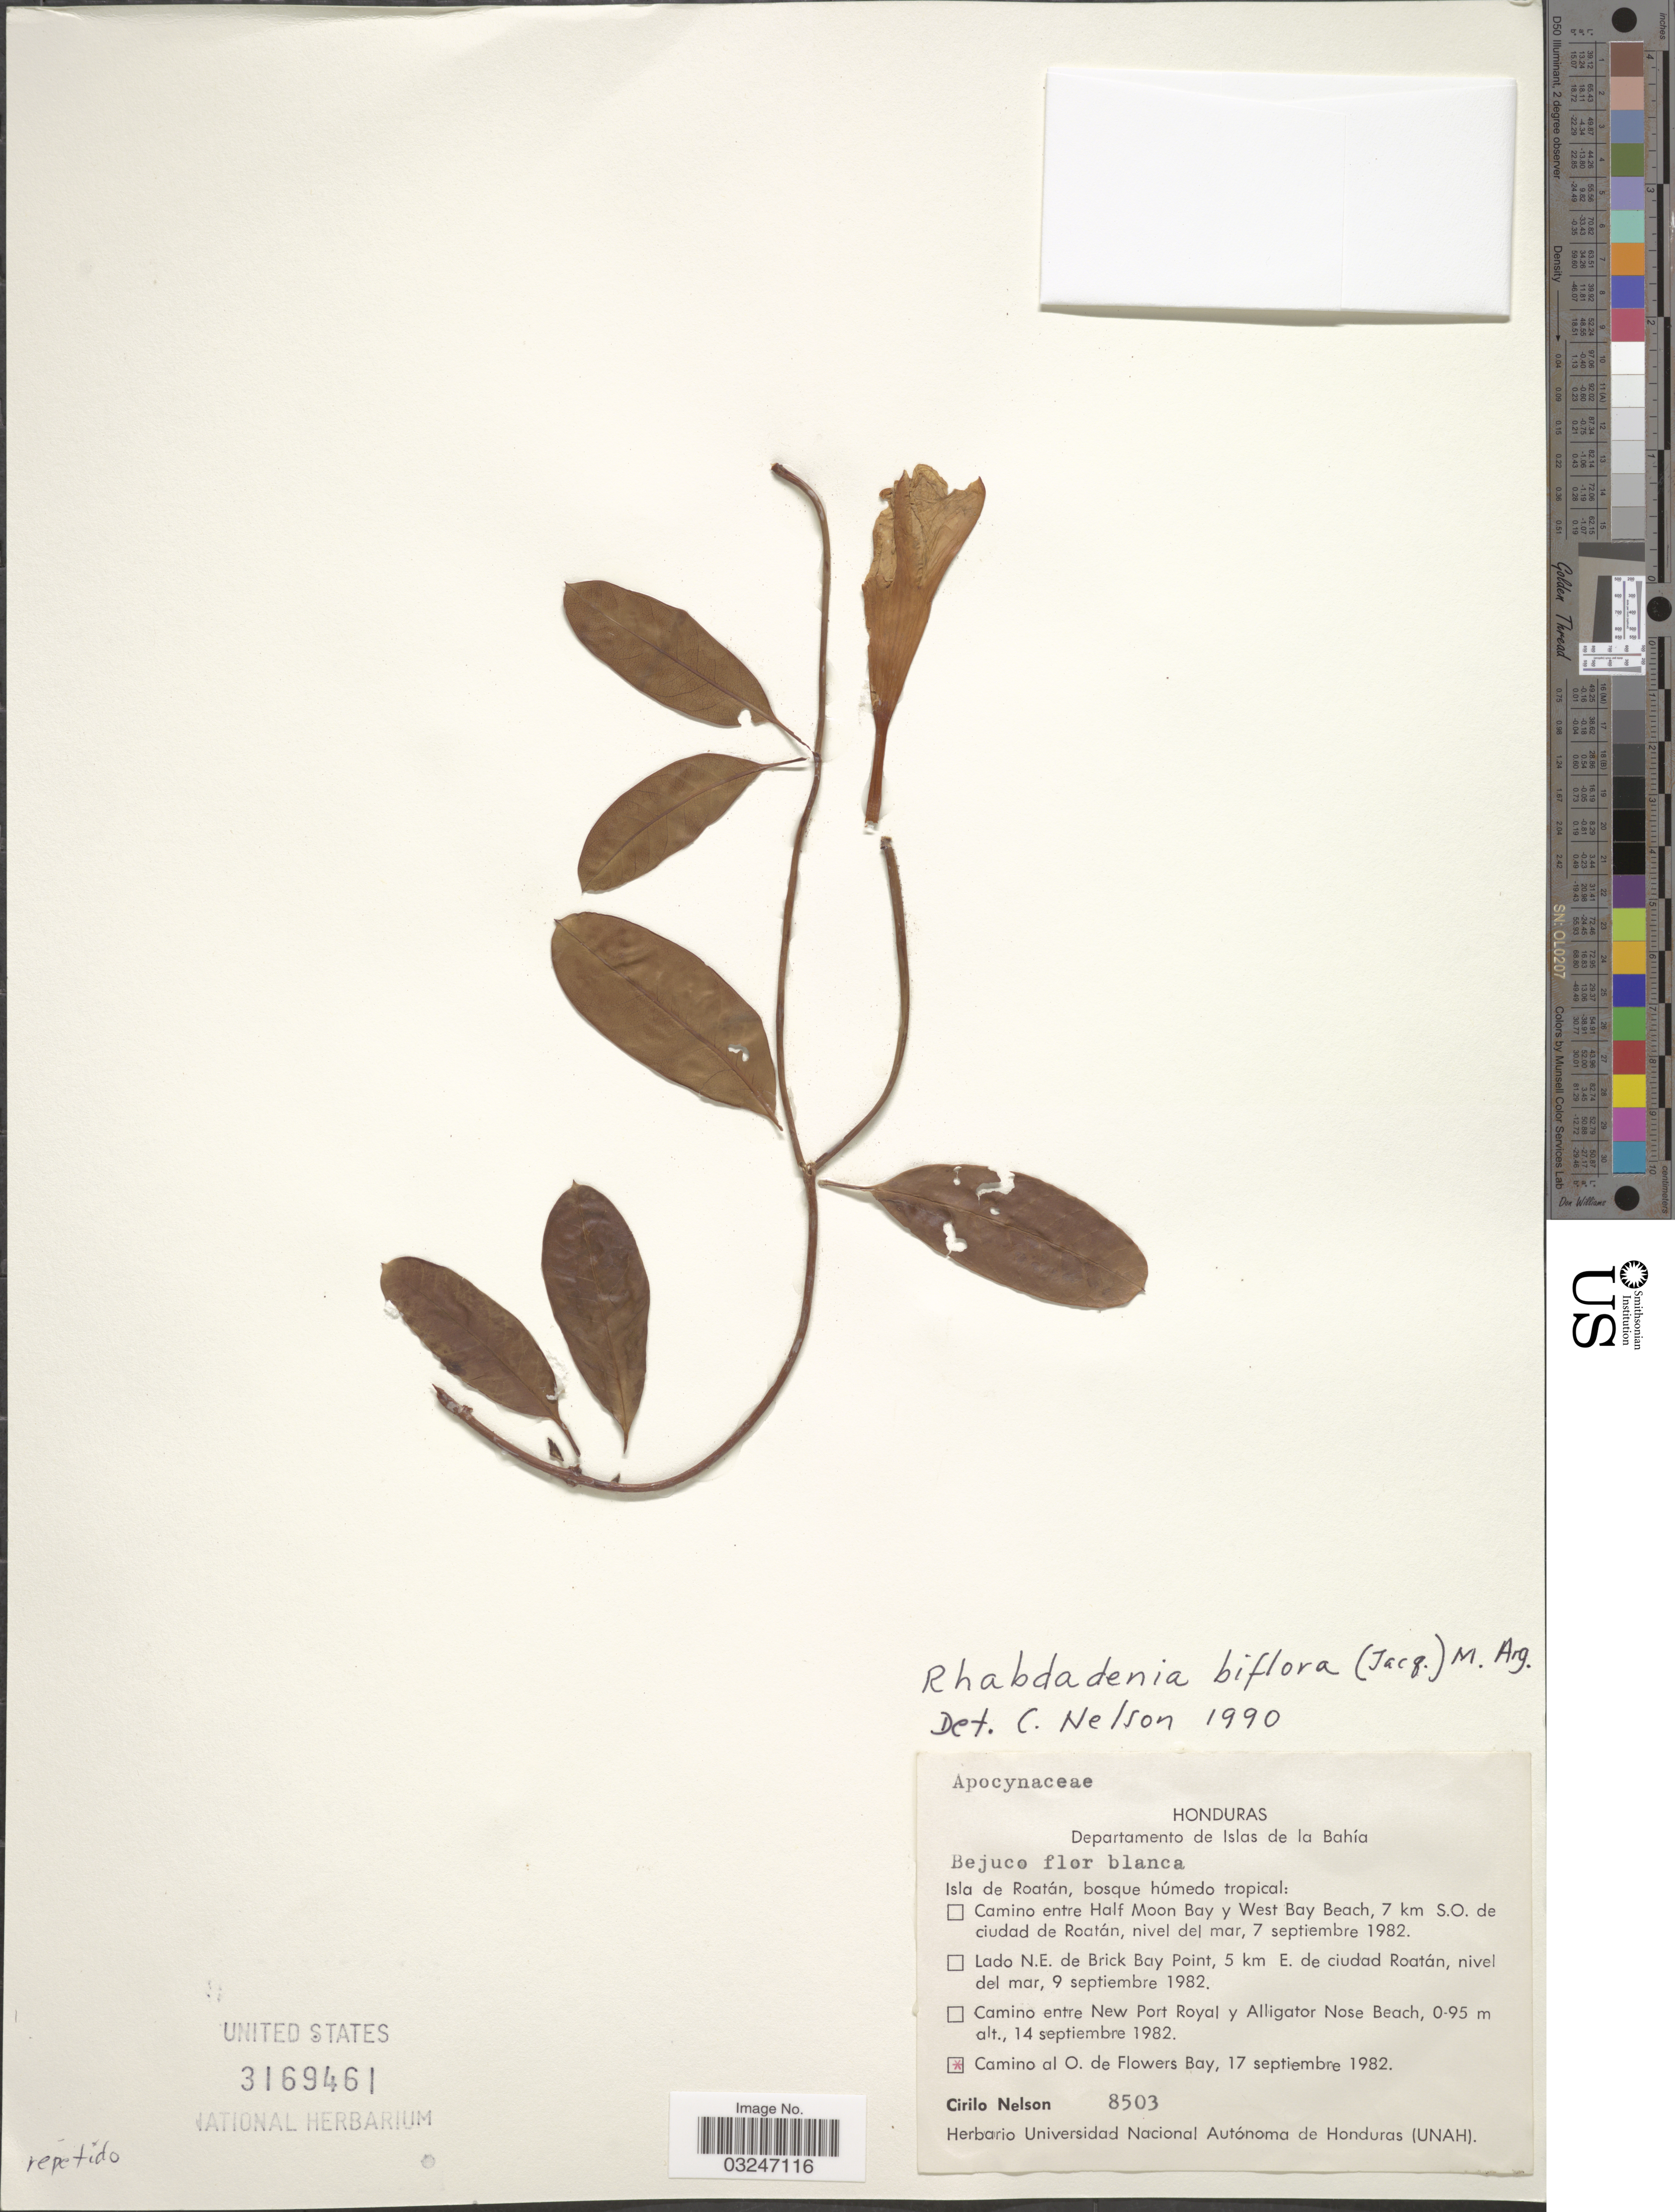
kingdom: Plantae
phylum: Tracheophyta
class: Magnoliopsida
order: Gentianales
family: Apocynaceae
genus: Rhabdadenia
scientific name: Rhabdadenia biflora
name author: (Jacq.) Müll. Arg.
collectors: C. Nelson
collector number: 8503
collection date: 1982-09-17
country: Honduras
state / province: Islas de la Bahía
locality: Departamento de Islas de la Bahía. Camino al O. de Flowers Bay.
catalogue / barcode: US 3169461